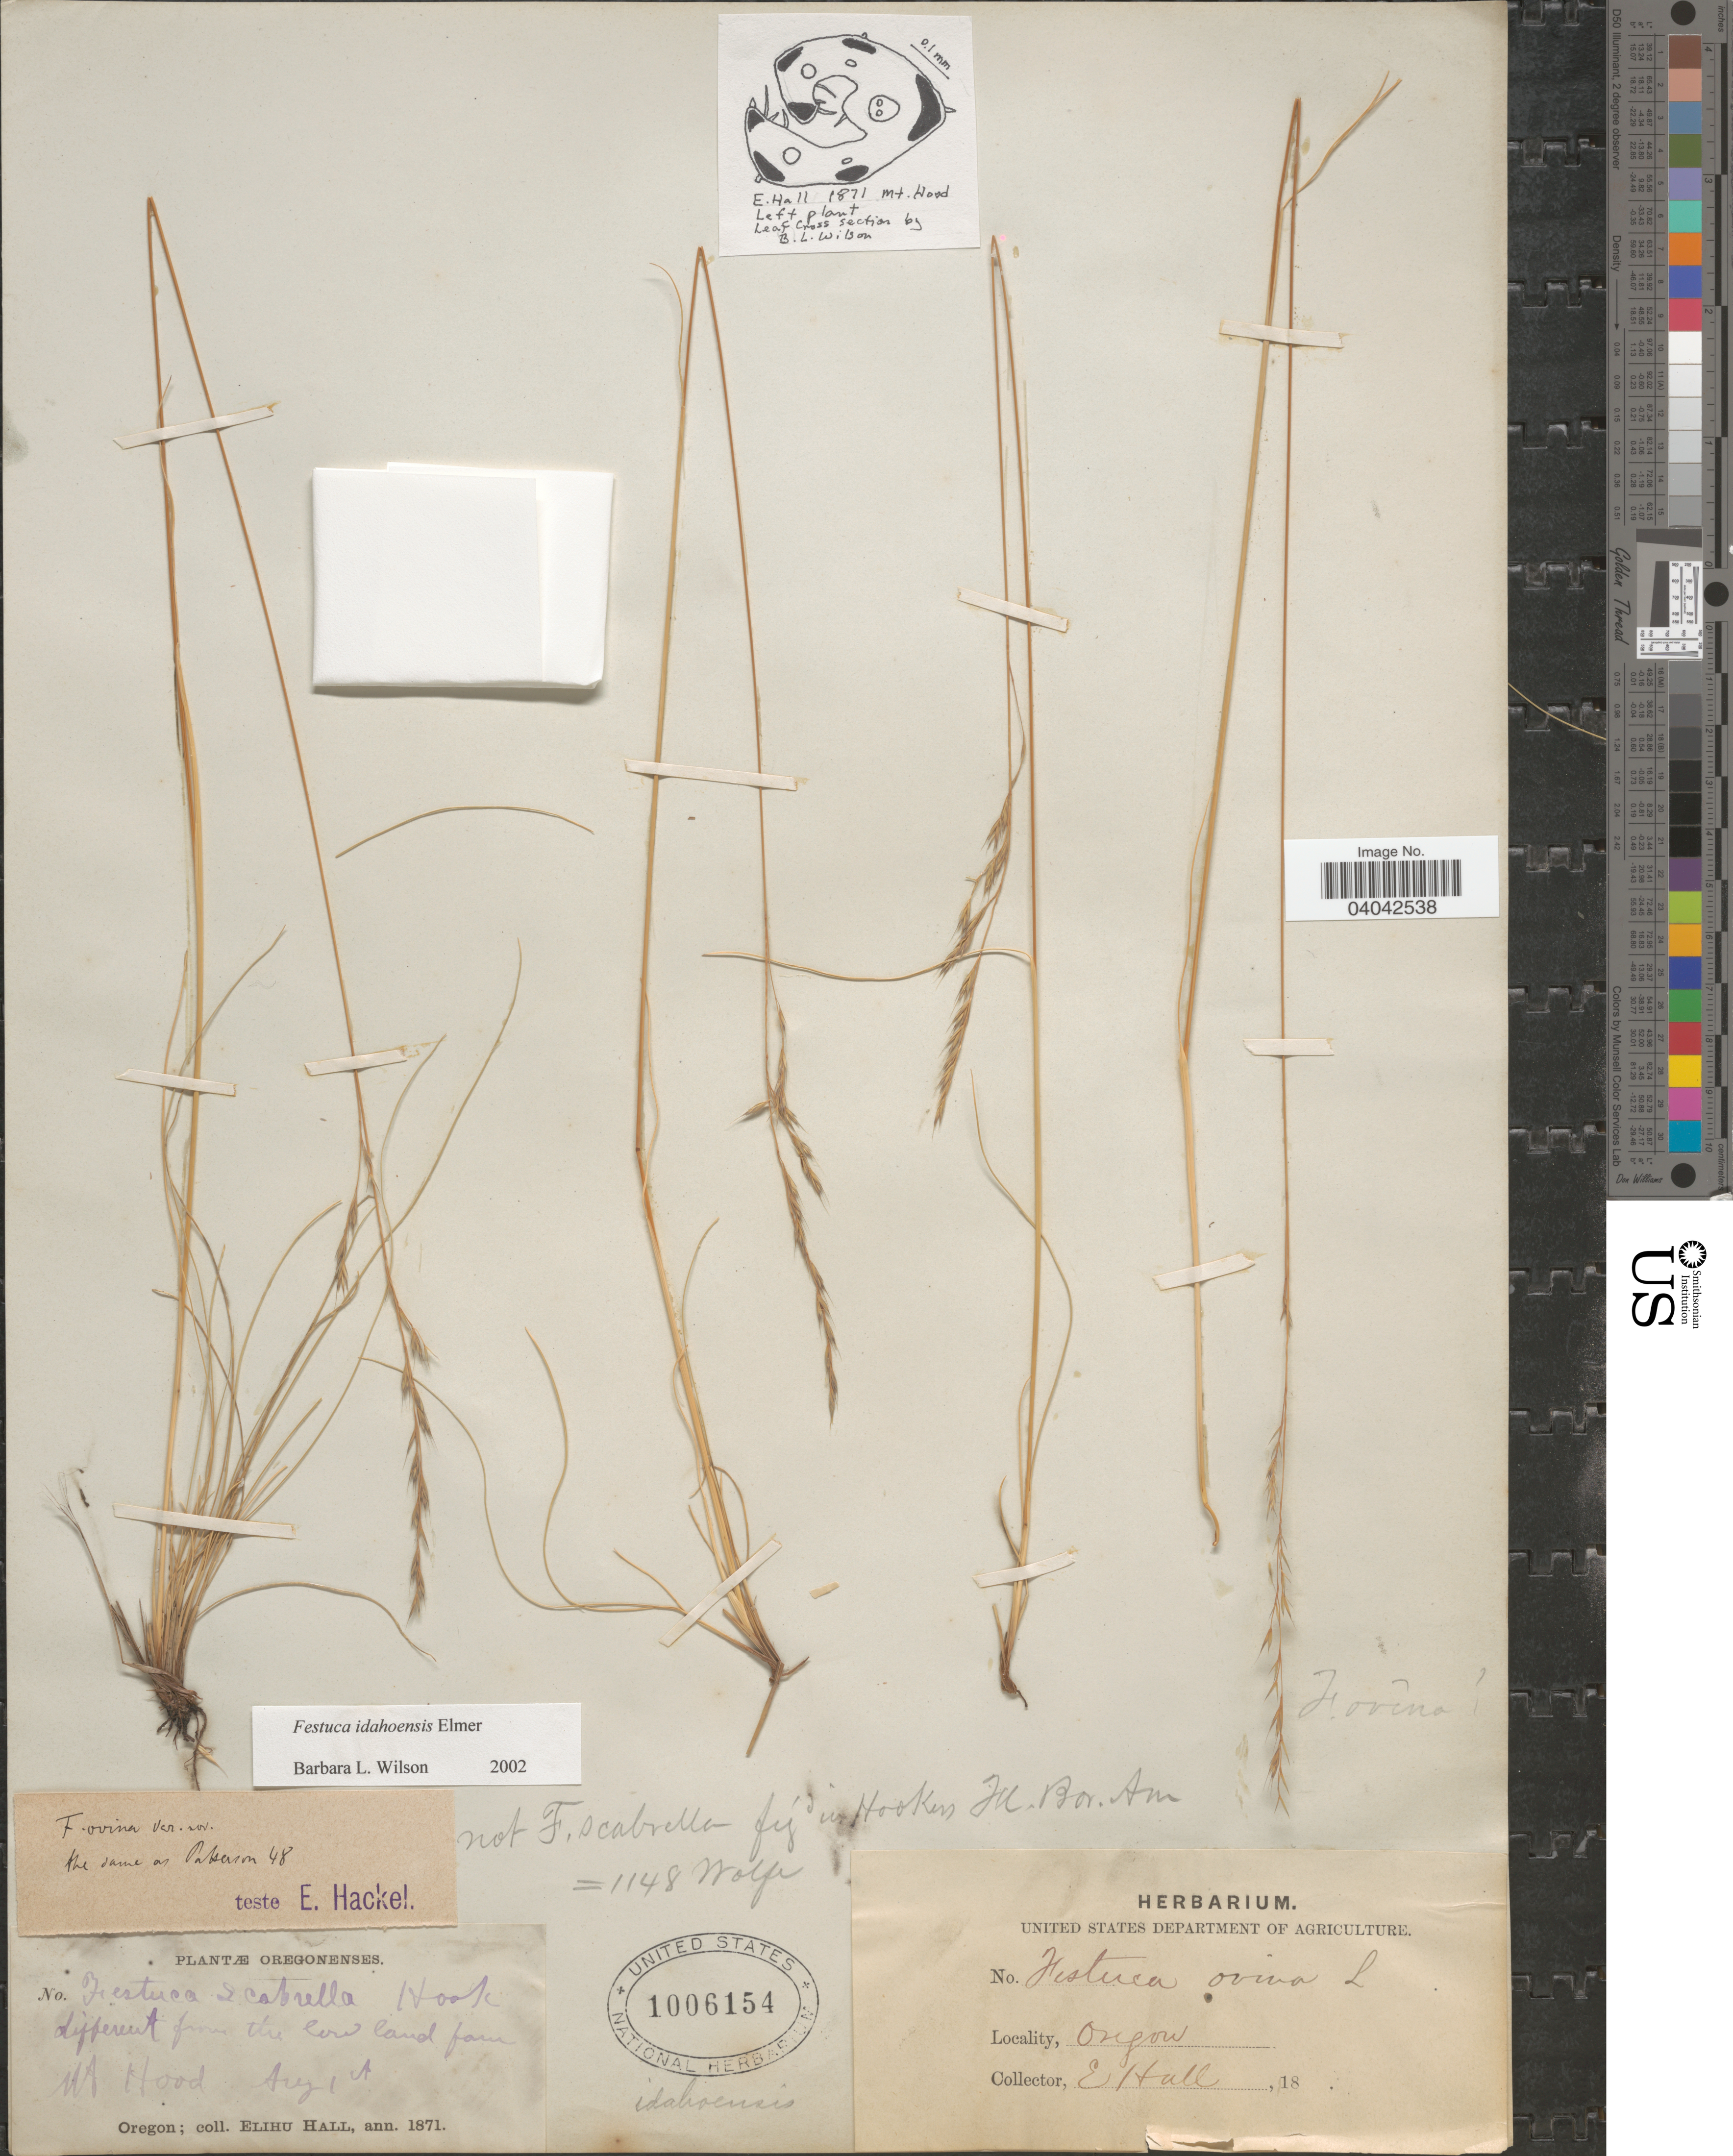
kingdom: Plantae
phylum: Tracheophyta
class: Liliopsida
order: Poales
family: Poaceae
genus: Festuca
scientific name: Festuca idahoensis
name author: Elmer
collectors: E. Hall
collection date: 1871-08-01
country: United States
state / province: Oregon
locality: Mt. Hood.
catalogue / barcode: US 1006154